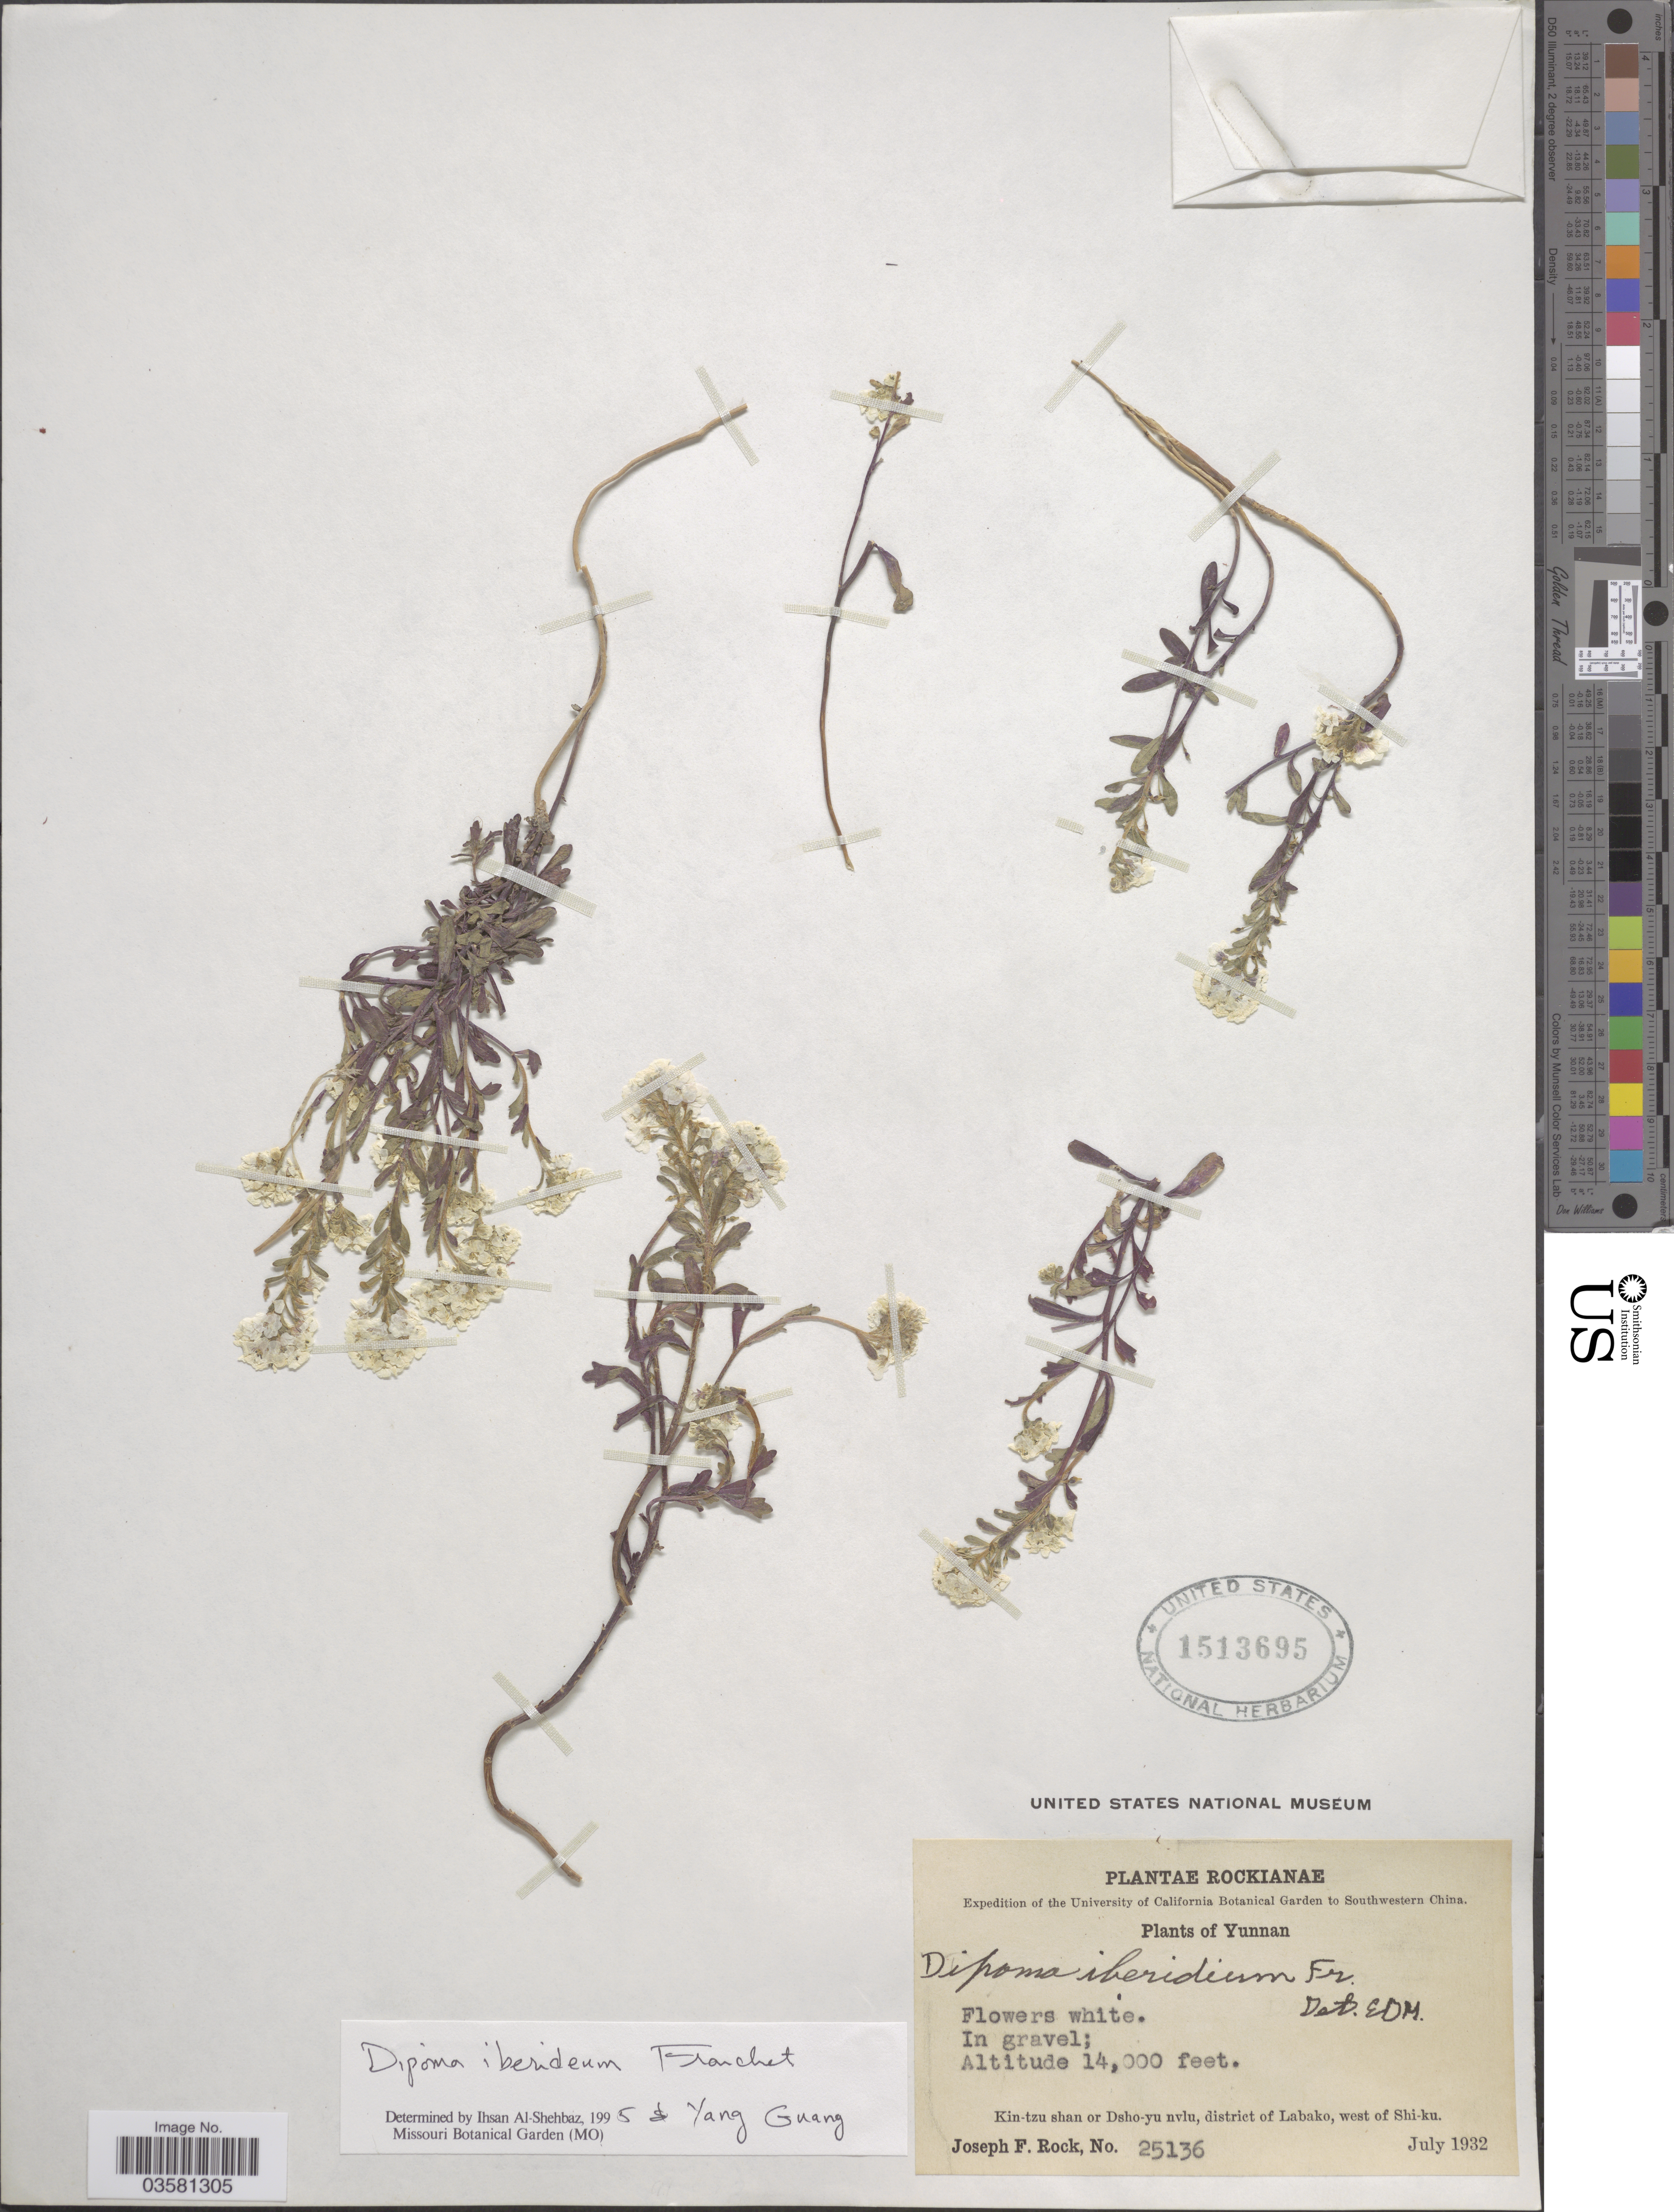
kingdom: Plantae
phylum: Tracheophyta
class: Magnoliopsida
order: Brassicales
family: Brassicaceae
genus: Dipoma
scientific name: Dipoma iberideum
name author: Franch.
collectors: J. F. Rock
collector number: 25136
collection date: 1932-07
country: China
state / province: Yunnan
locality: Southwestern China. Kin-tzu shan or Dsho-yu-nvlu, district of Labako, west of Shi-ku.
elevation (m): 4267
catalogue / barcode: US 1513695